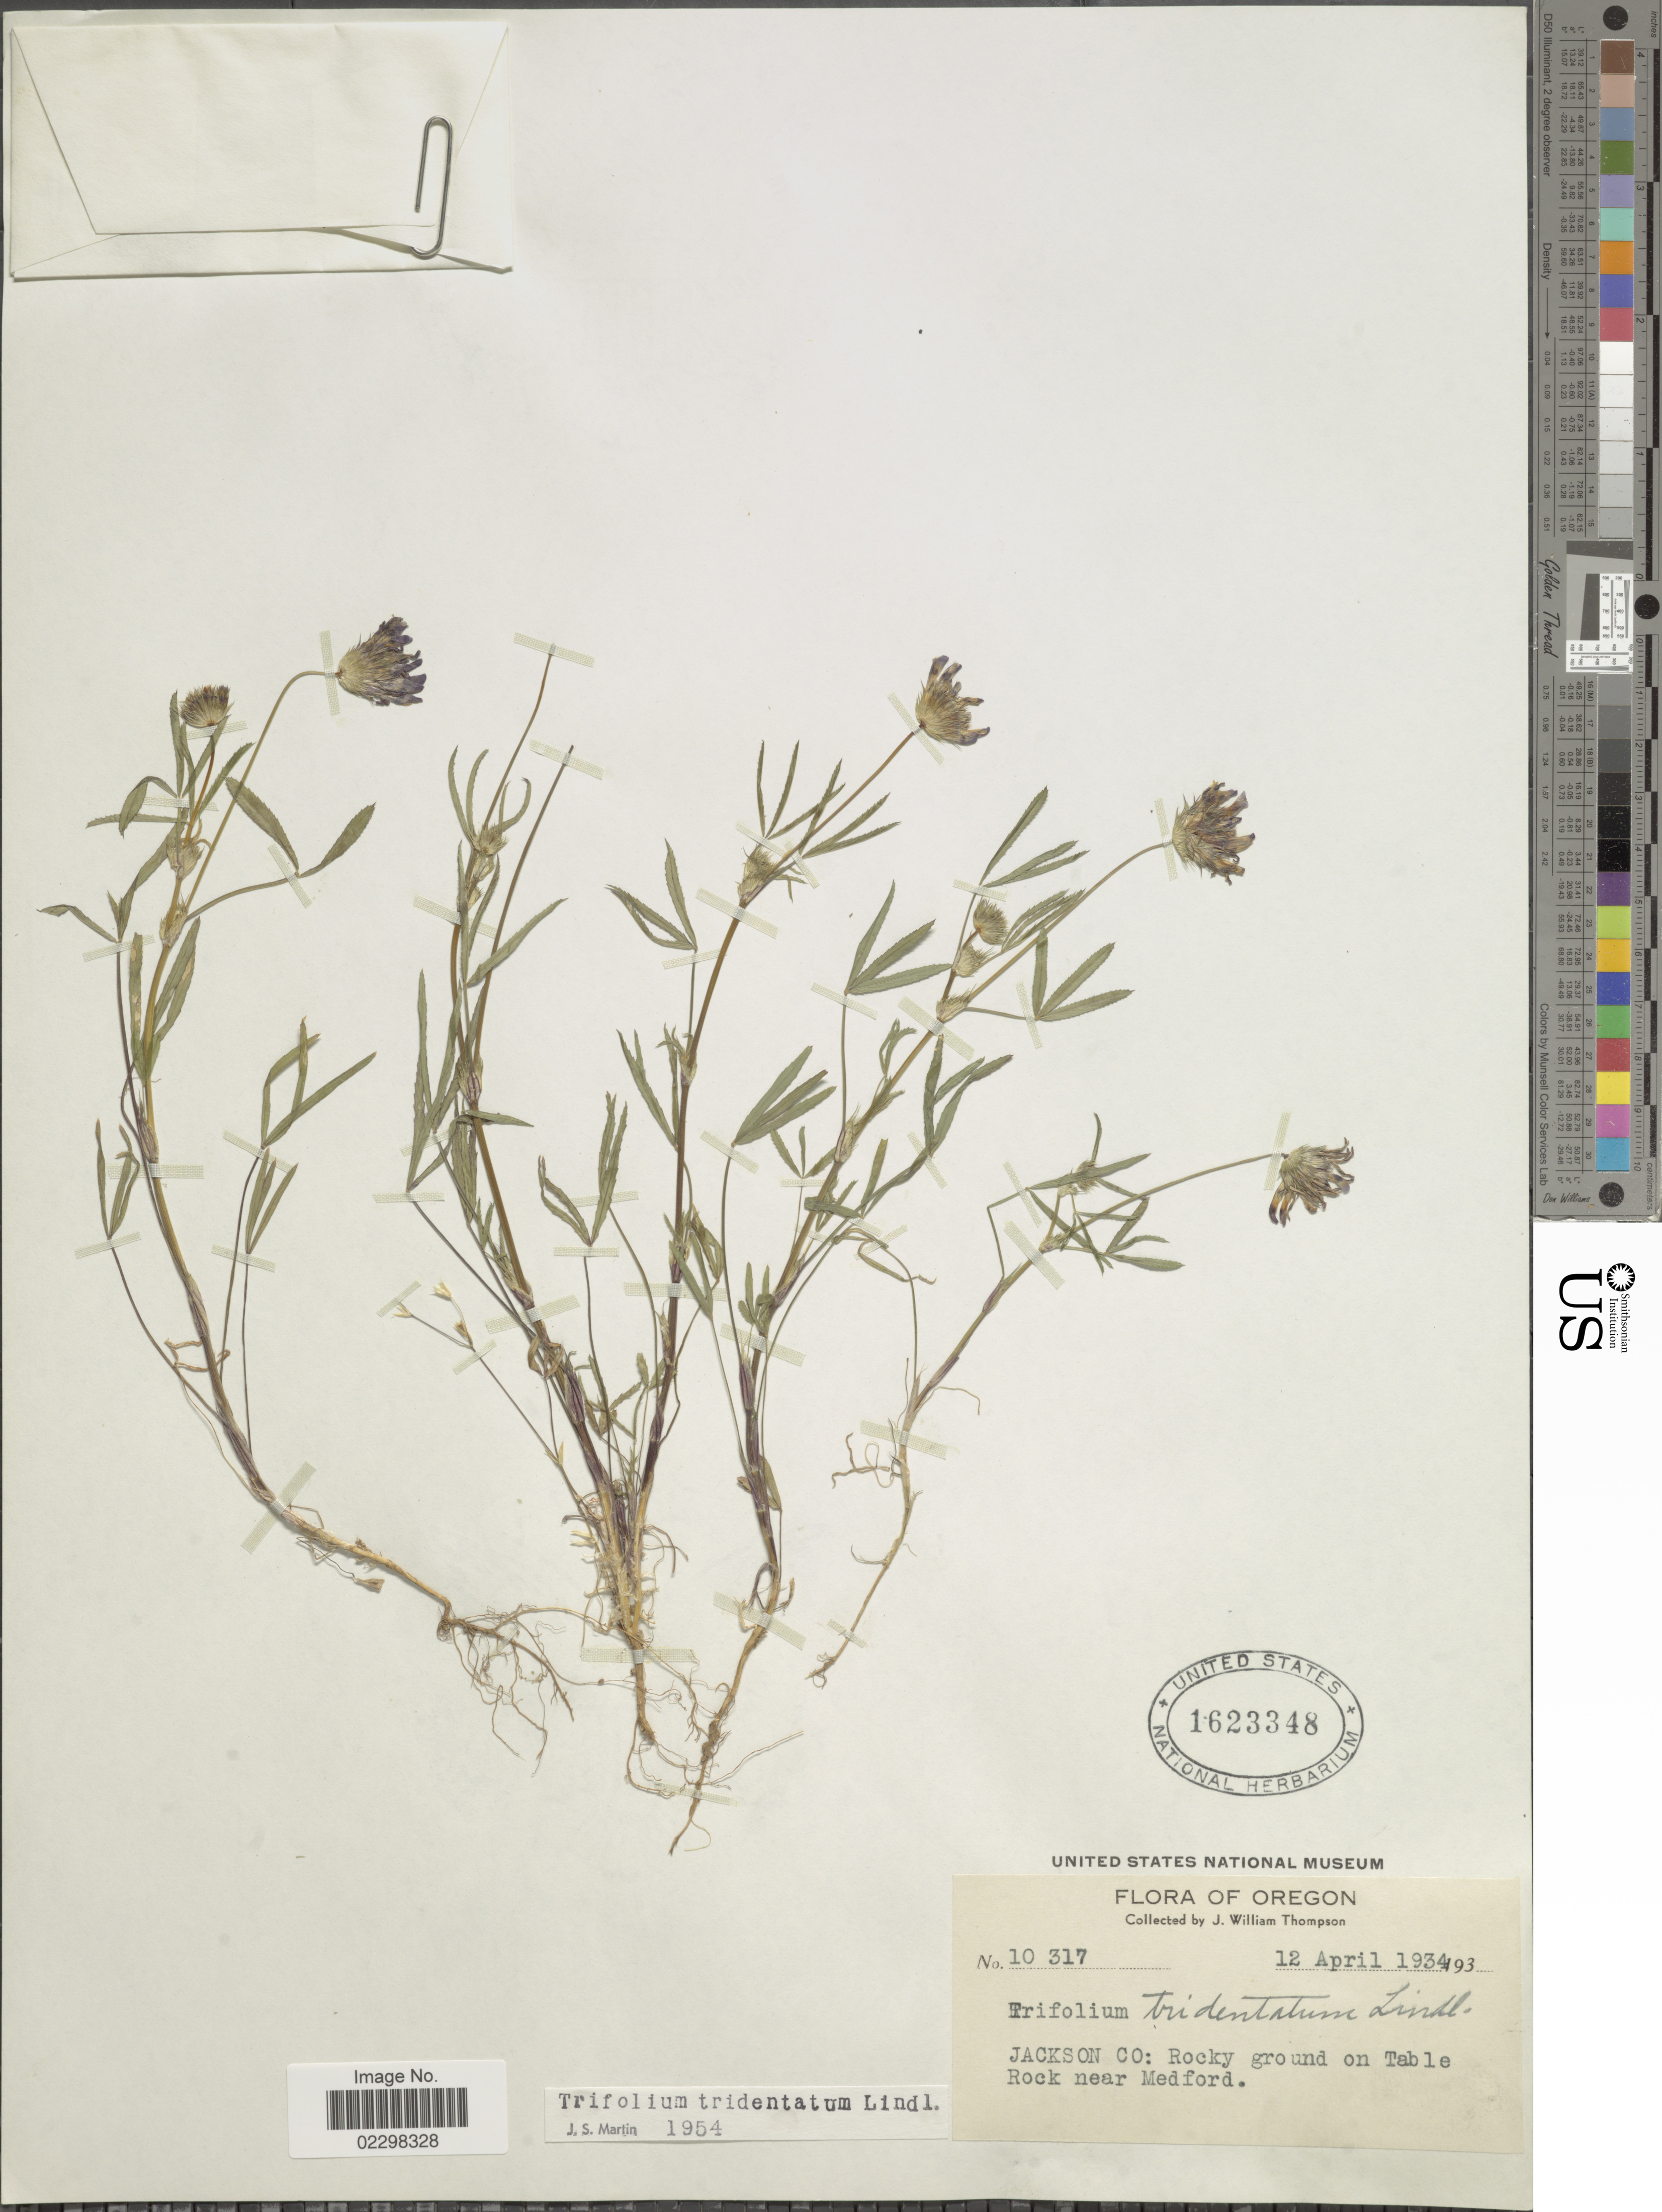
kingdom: Plantae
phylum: Tracheophyta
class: Magnoliopsida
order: Fabales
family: Fabaceae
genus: Trifolium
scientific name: Trifolium tridentatum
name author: Lindl.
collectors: J. W. Thompson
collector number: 10317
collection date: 1934-04-12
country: United States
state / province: Oregon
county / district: Jackson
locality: Oregon, Jackson Co: Rocky ground on Table Rock near Medford.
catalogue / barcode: US 1623348